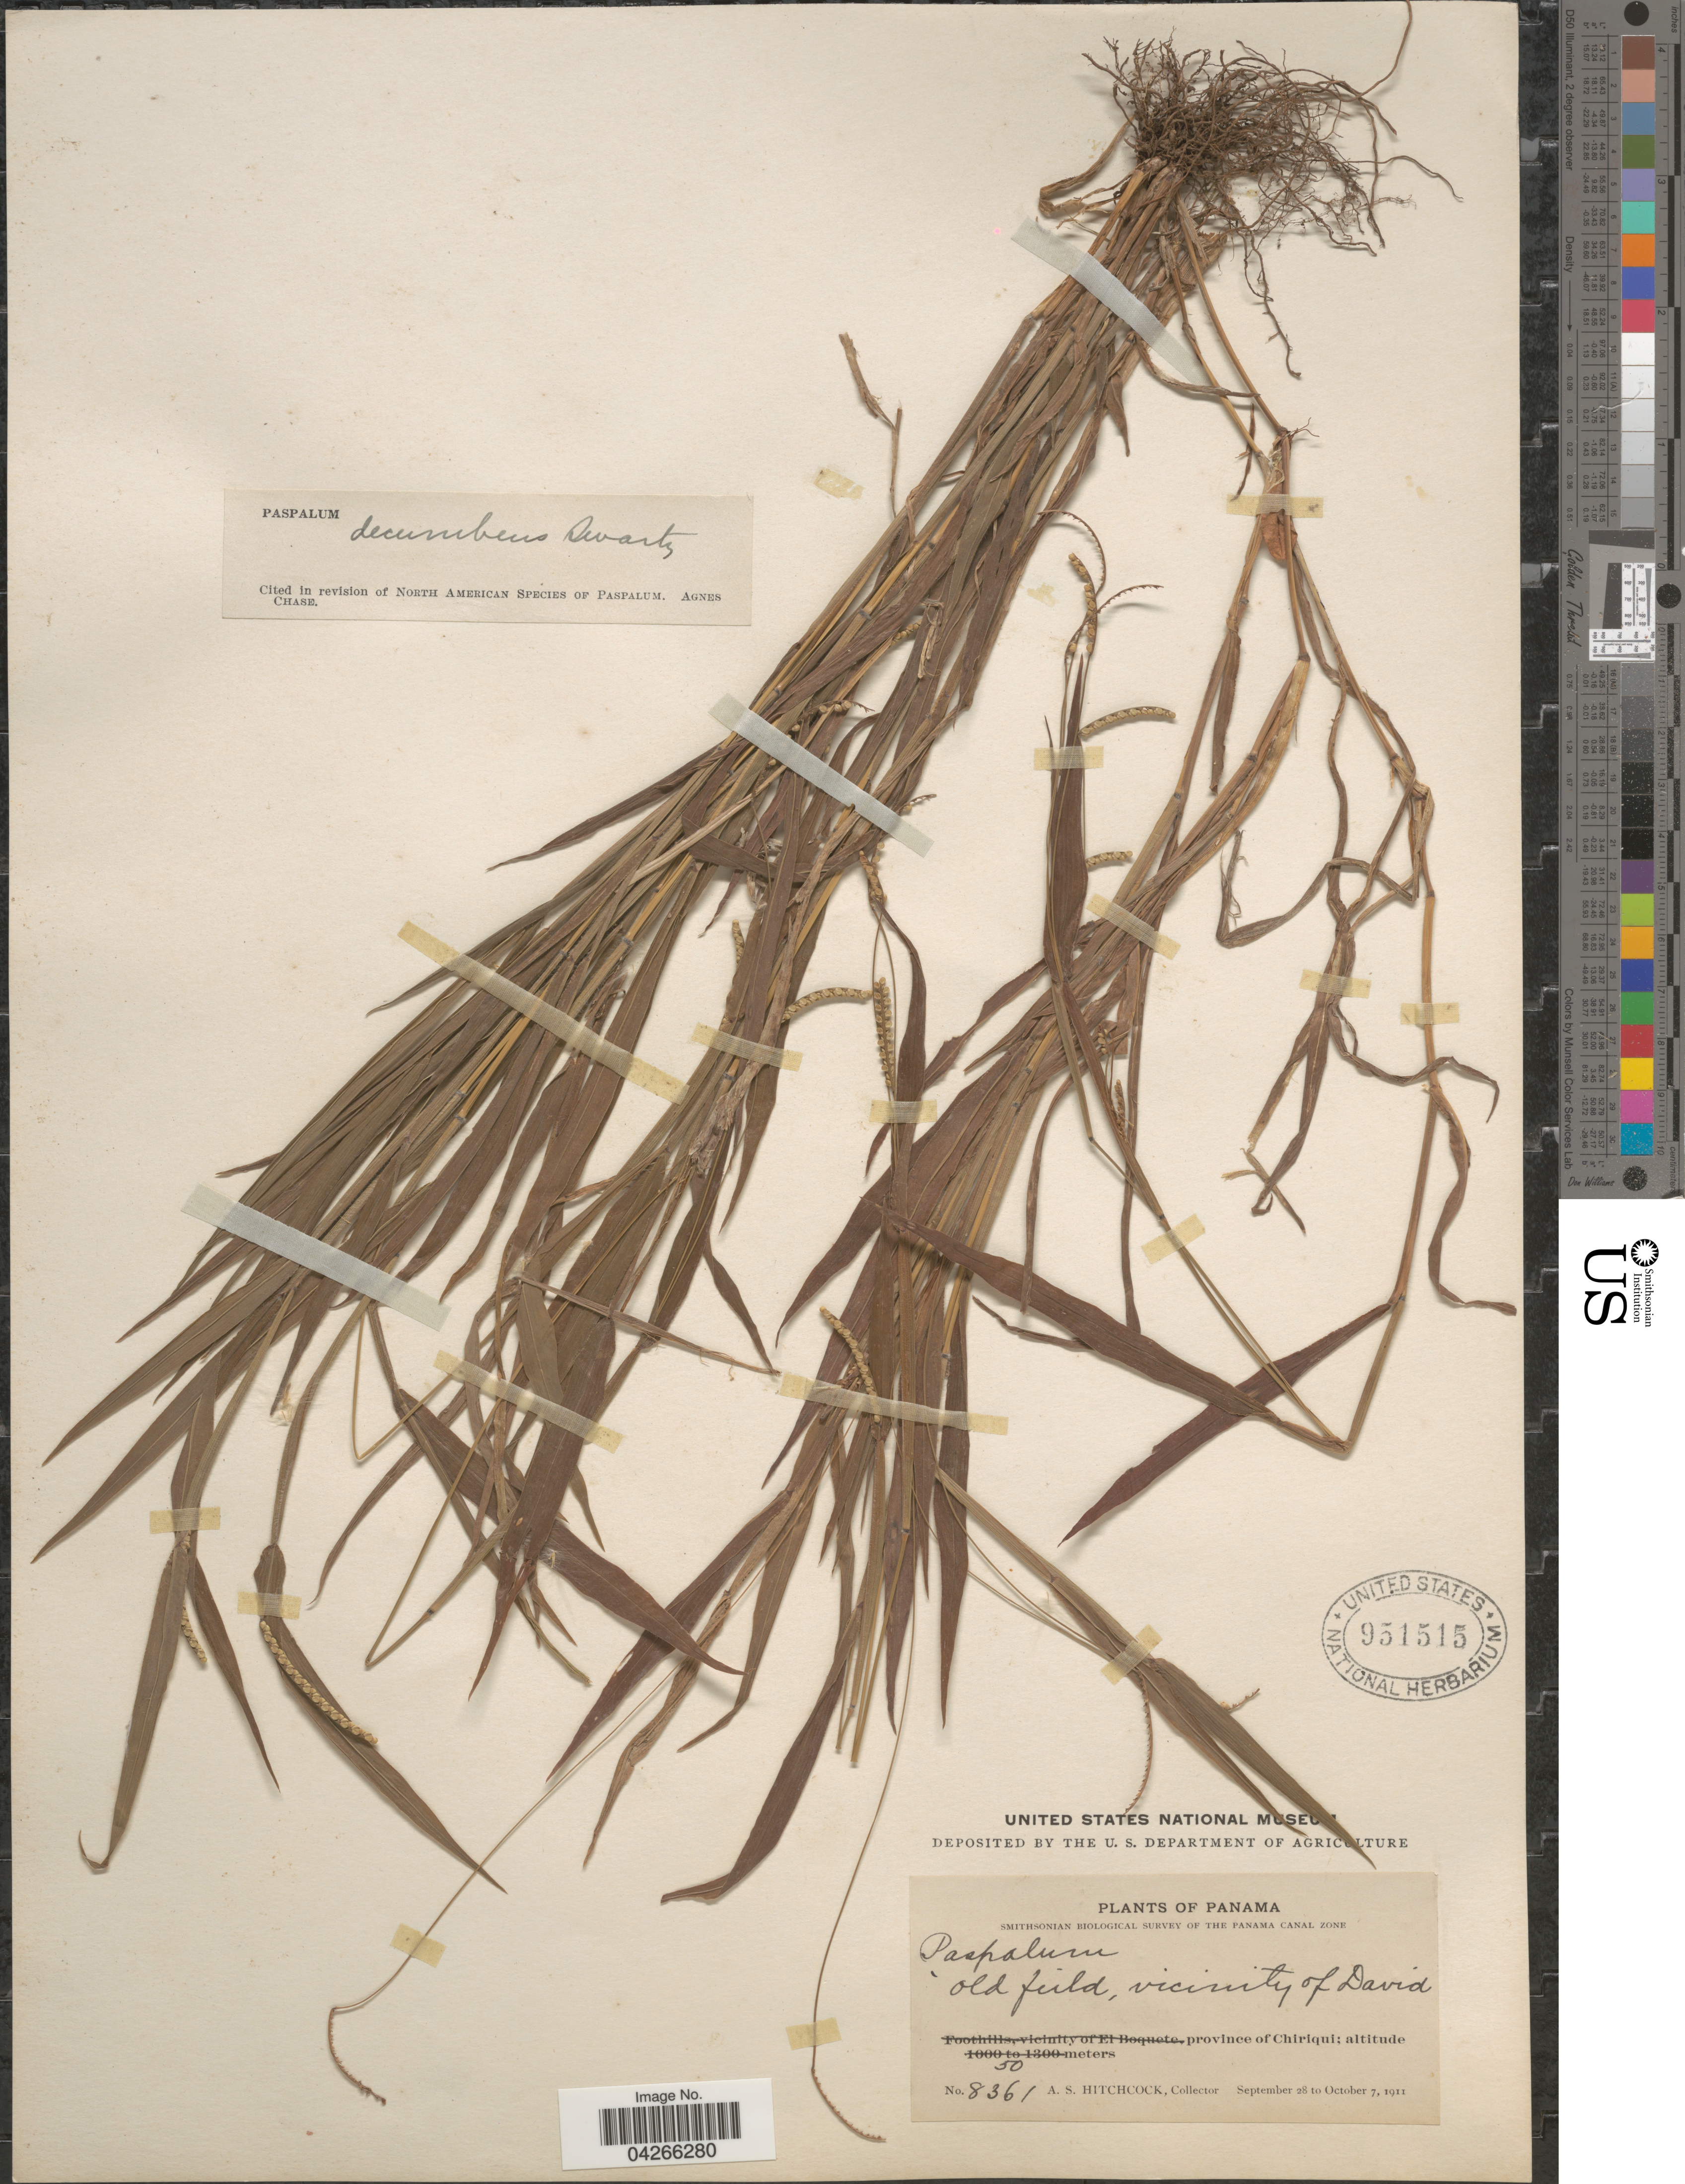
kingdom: Plantae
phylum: Tracheophyta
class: Liliopsida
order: Poales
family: Poaceae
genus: Paspalum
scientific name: Paspalum decumbens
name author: Sw.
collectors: A. S. Hitchcock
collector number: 8361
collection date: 1911-09-28/1911-10-07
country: Panama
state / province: Chiriqui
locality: Smithsonian Biological Survey of the Panama Canal Zone. Old field, vicinity of David.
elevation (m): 50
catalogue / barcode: US 951515